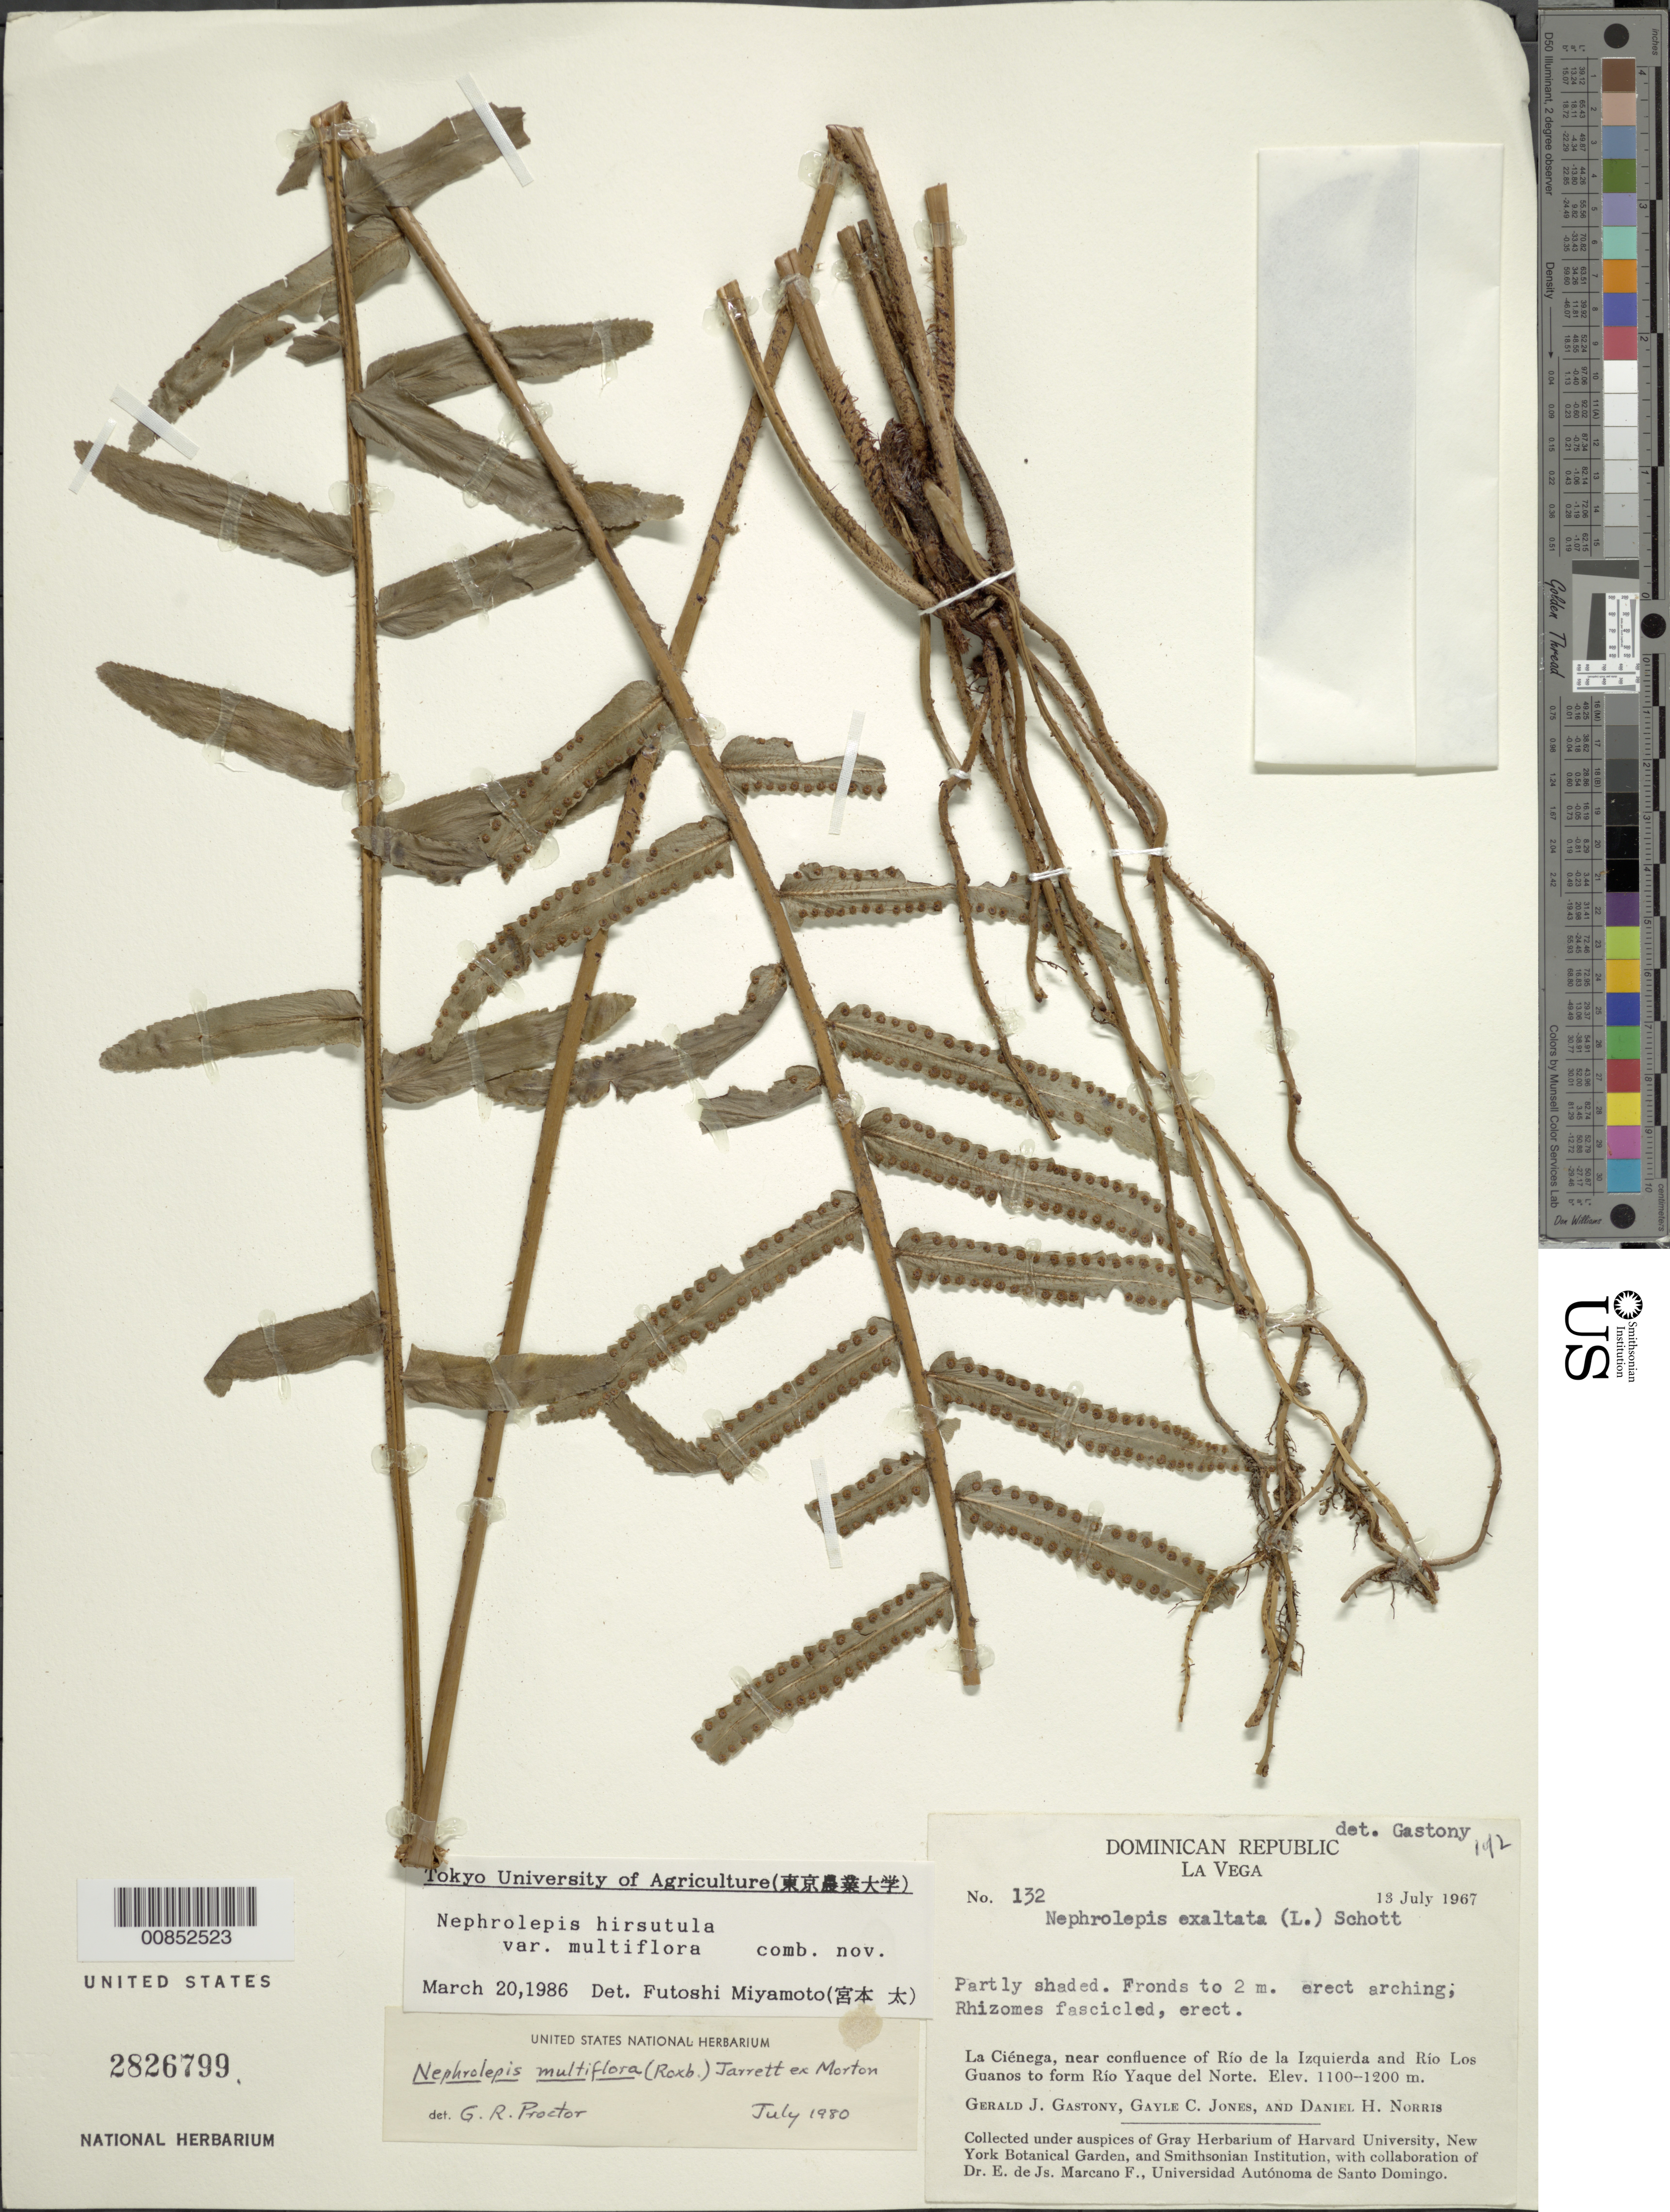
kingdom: Plantae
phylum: Tracheophyta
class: Polypodiopsida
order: Polypodiales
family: Nephrolepidaceae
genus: Nephrolepis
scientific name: Nephrolepis multiflora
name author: (Roxb.) F.M. Jarrett ex C.V. Morton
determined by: Proctor, G. R.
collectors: G. Gastony, G. C. Jones & D. H. Norris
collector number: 132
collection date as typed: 13 Jul 1967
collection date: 1967-07-13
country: Dominican Republic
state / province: La Vega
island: Hispaniola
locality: La Ciénega, near confluence of Río de la Izquierda and Río Los Guanos to form Río Yaque del Norte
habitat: Partly shaded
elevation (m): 1100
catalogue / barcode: US 2826799